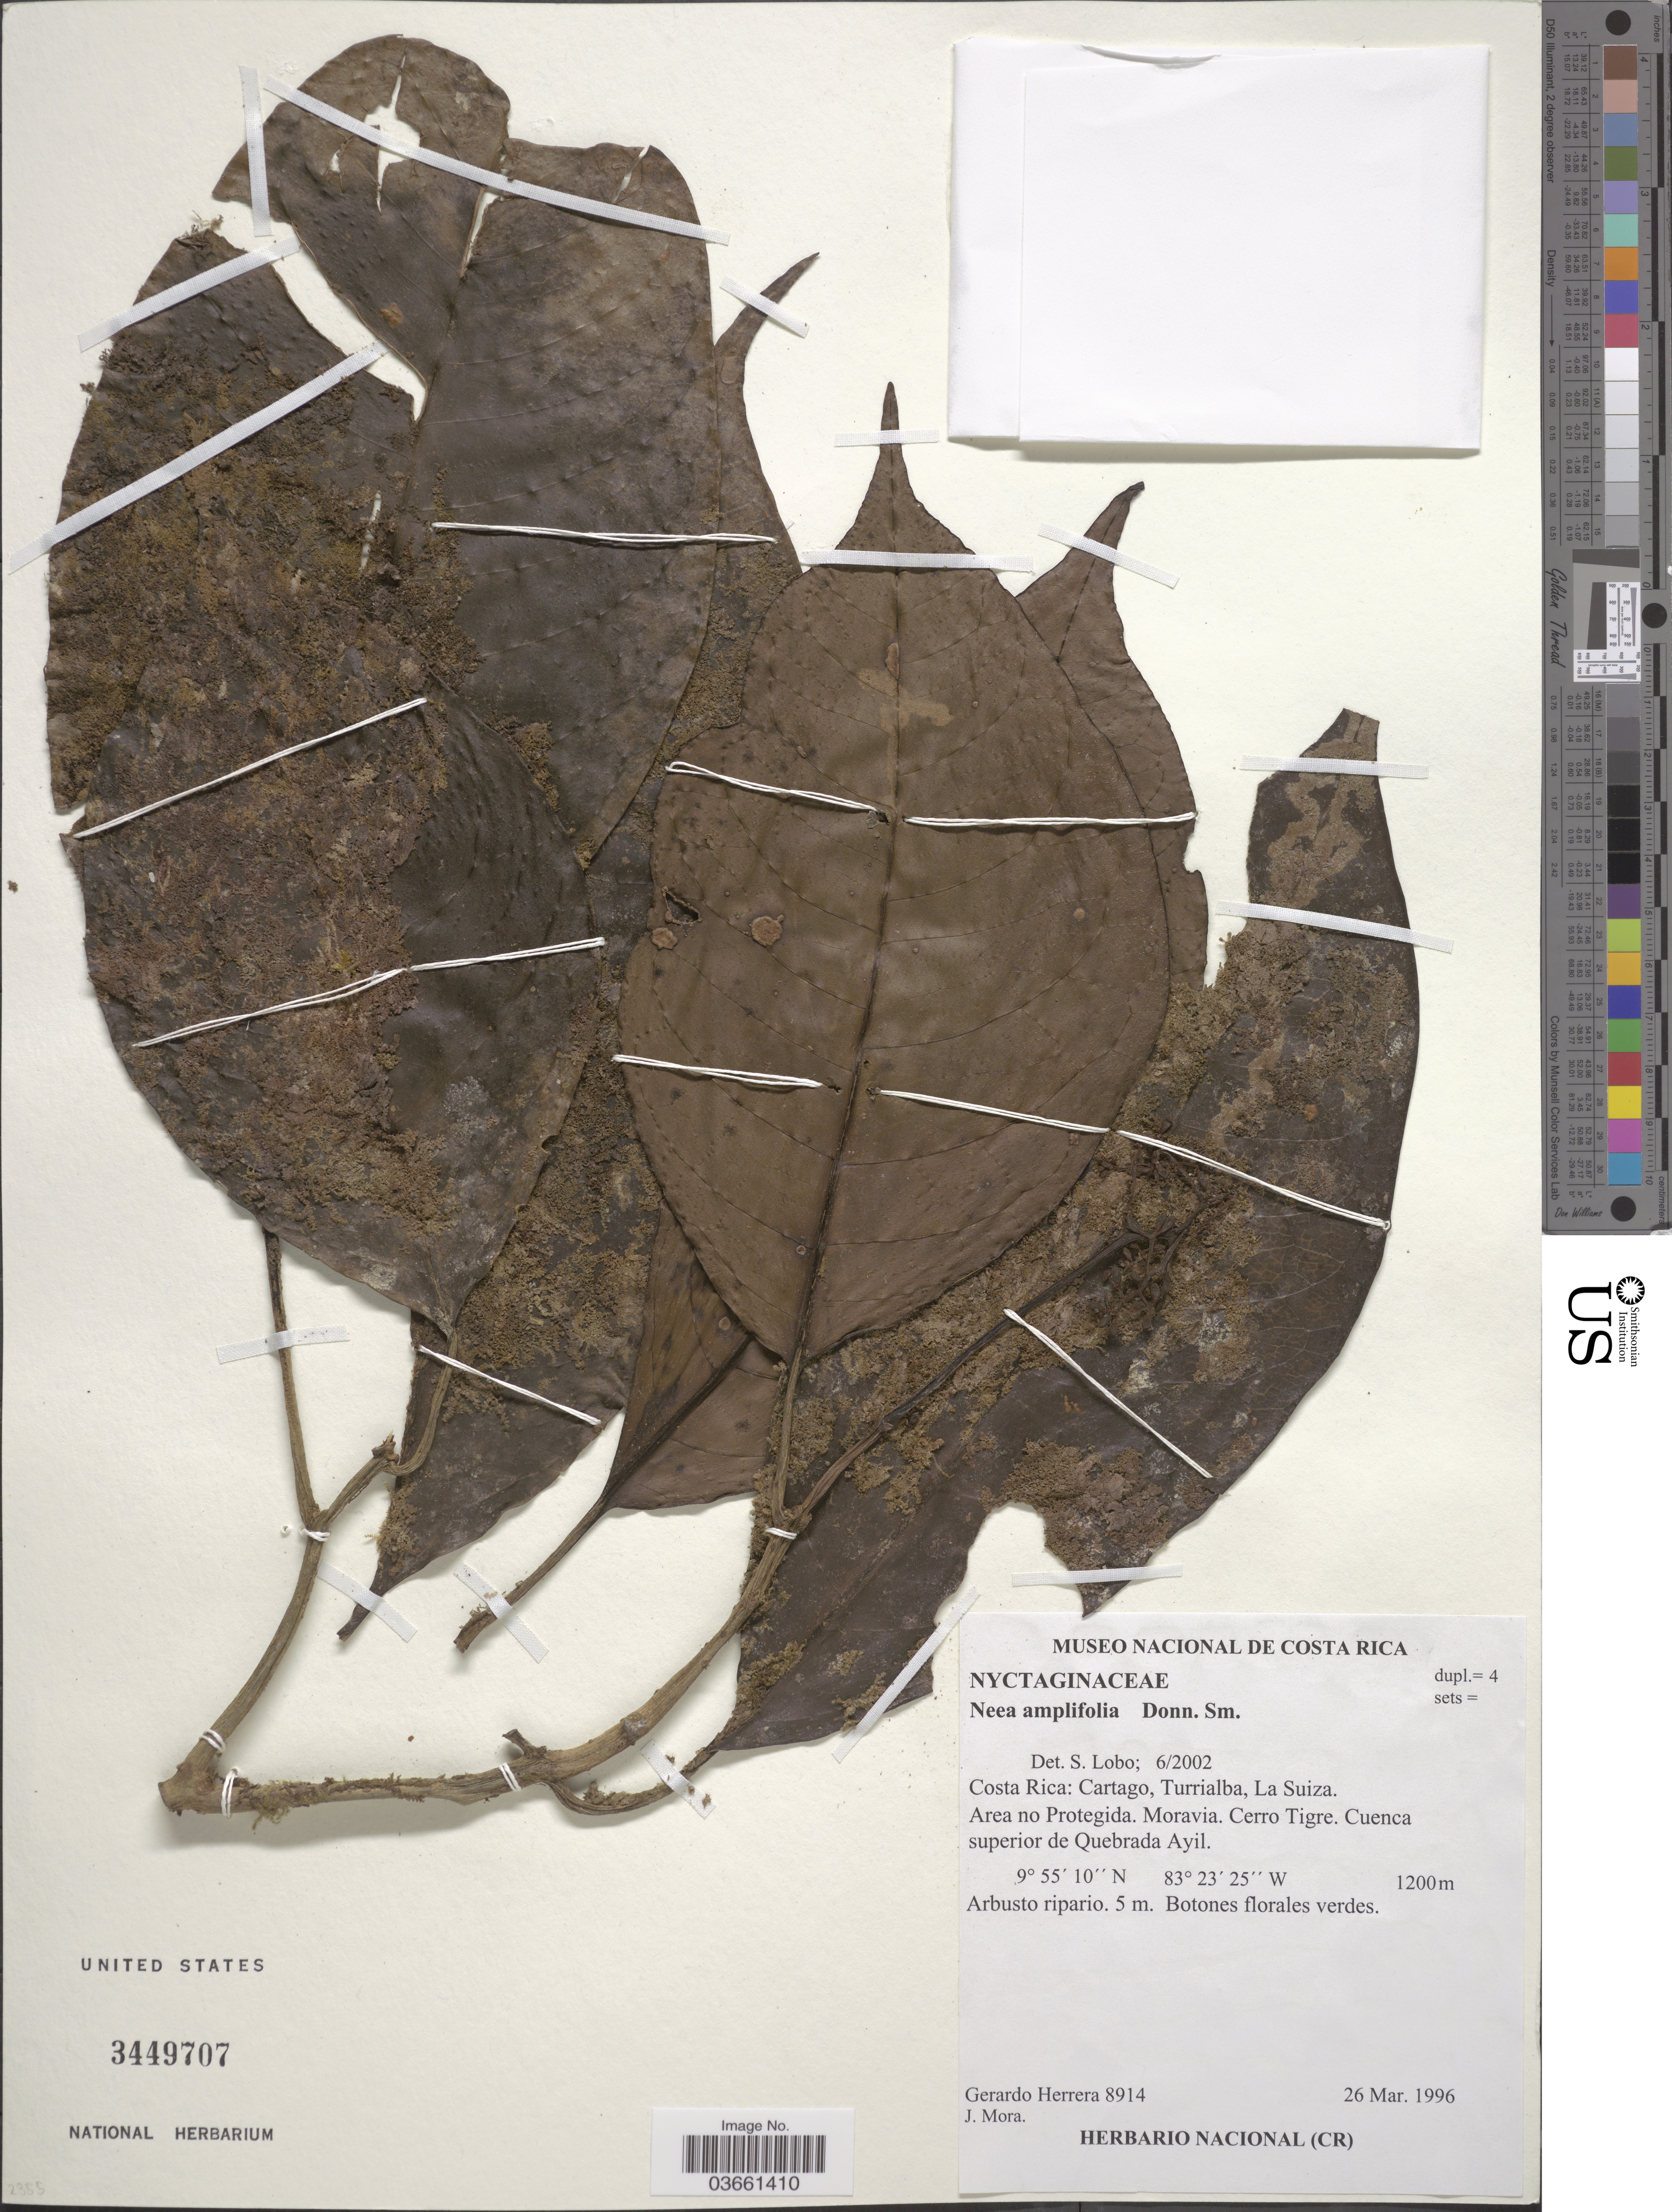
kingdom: Plantae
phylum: Tracheophyta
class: Magnoliopsida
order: Caryophyllales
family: Nyctaginaceae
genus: Neea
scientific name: Neea amplifolia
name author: Donn. Sm.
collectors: G. Herrera & J. Mora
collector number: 8914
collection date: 1996-03-26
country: Costa Rica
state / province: Cartago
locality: Turrialba, La Suiza. Area no Protegida. Moravia. Cerro Tigre. Cuenca superior de Quebrada Ayil.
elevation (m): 1200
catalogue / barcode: US 3449707